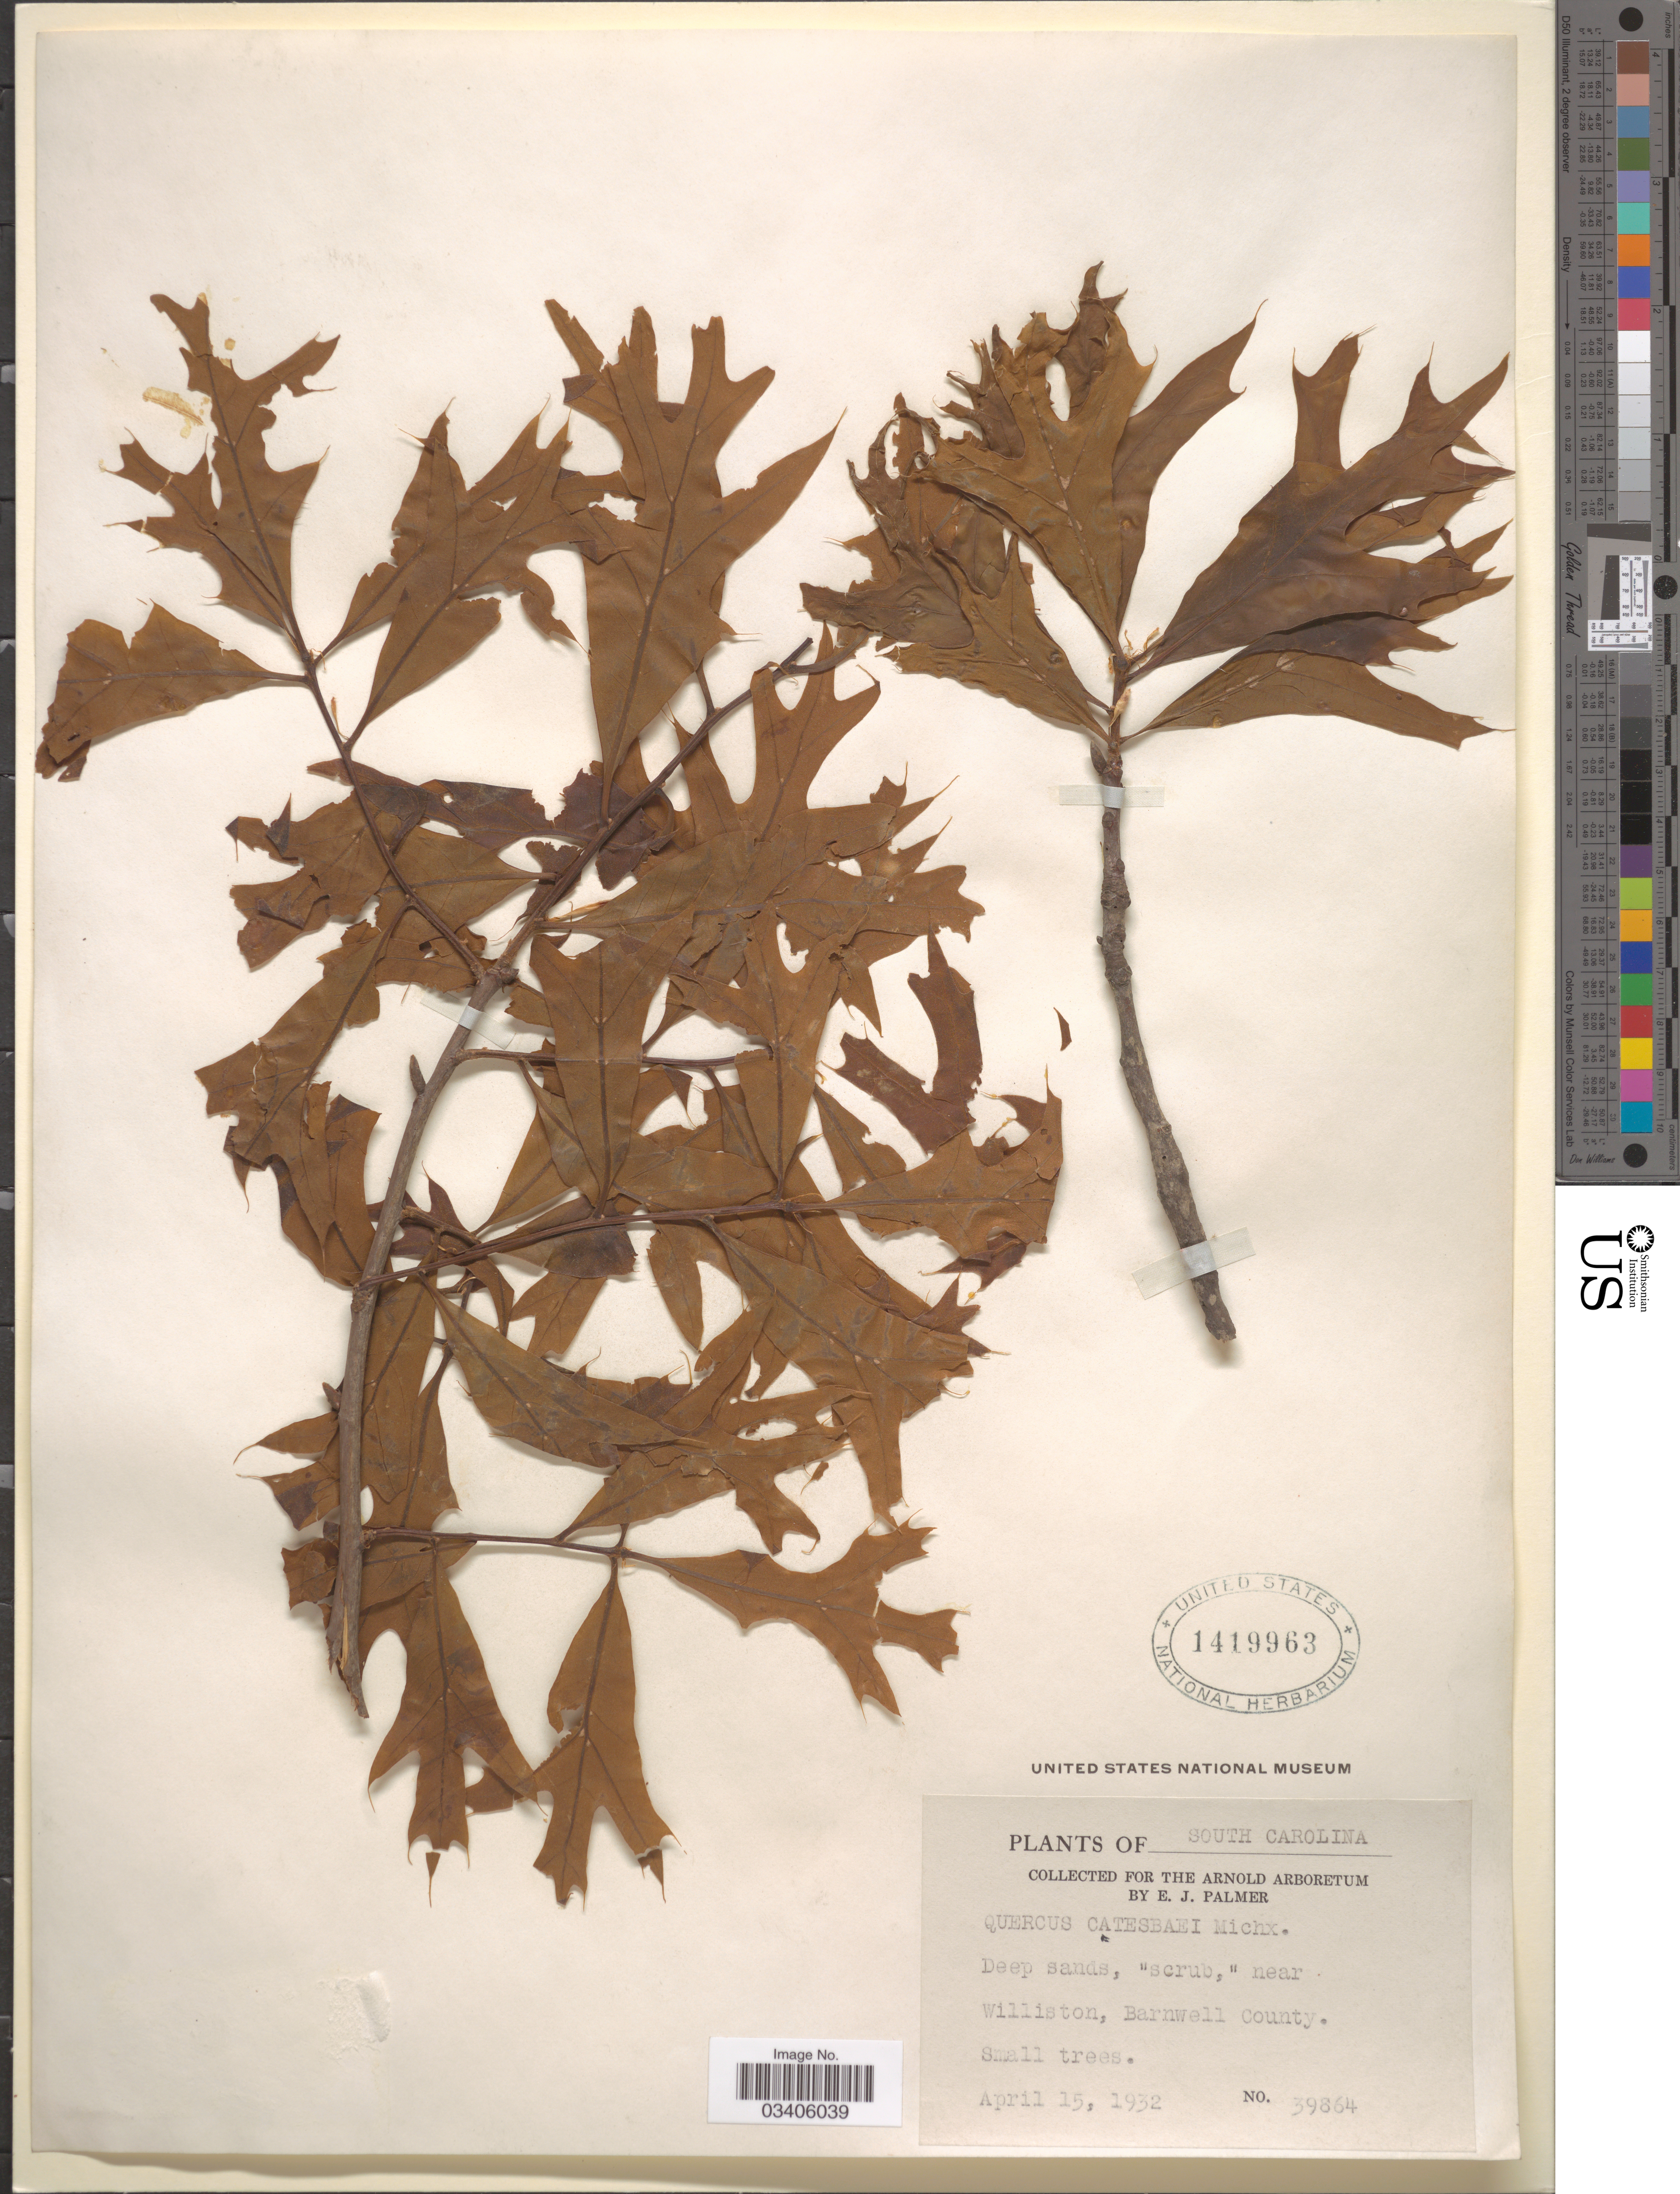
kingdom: Plantae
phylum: Tracheophyta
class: Magnoliopsida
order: Fagales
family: Fagaceae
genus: Quercus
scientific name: Quercus laevis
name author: Walter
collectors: E. J. Palmer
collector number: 39864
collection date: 1932-04-15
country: United States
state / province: South Carolina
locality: Deep sands, 'scrub', near Williston, Barnwell County.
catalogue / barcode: US 1419963